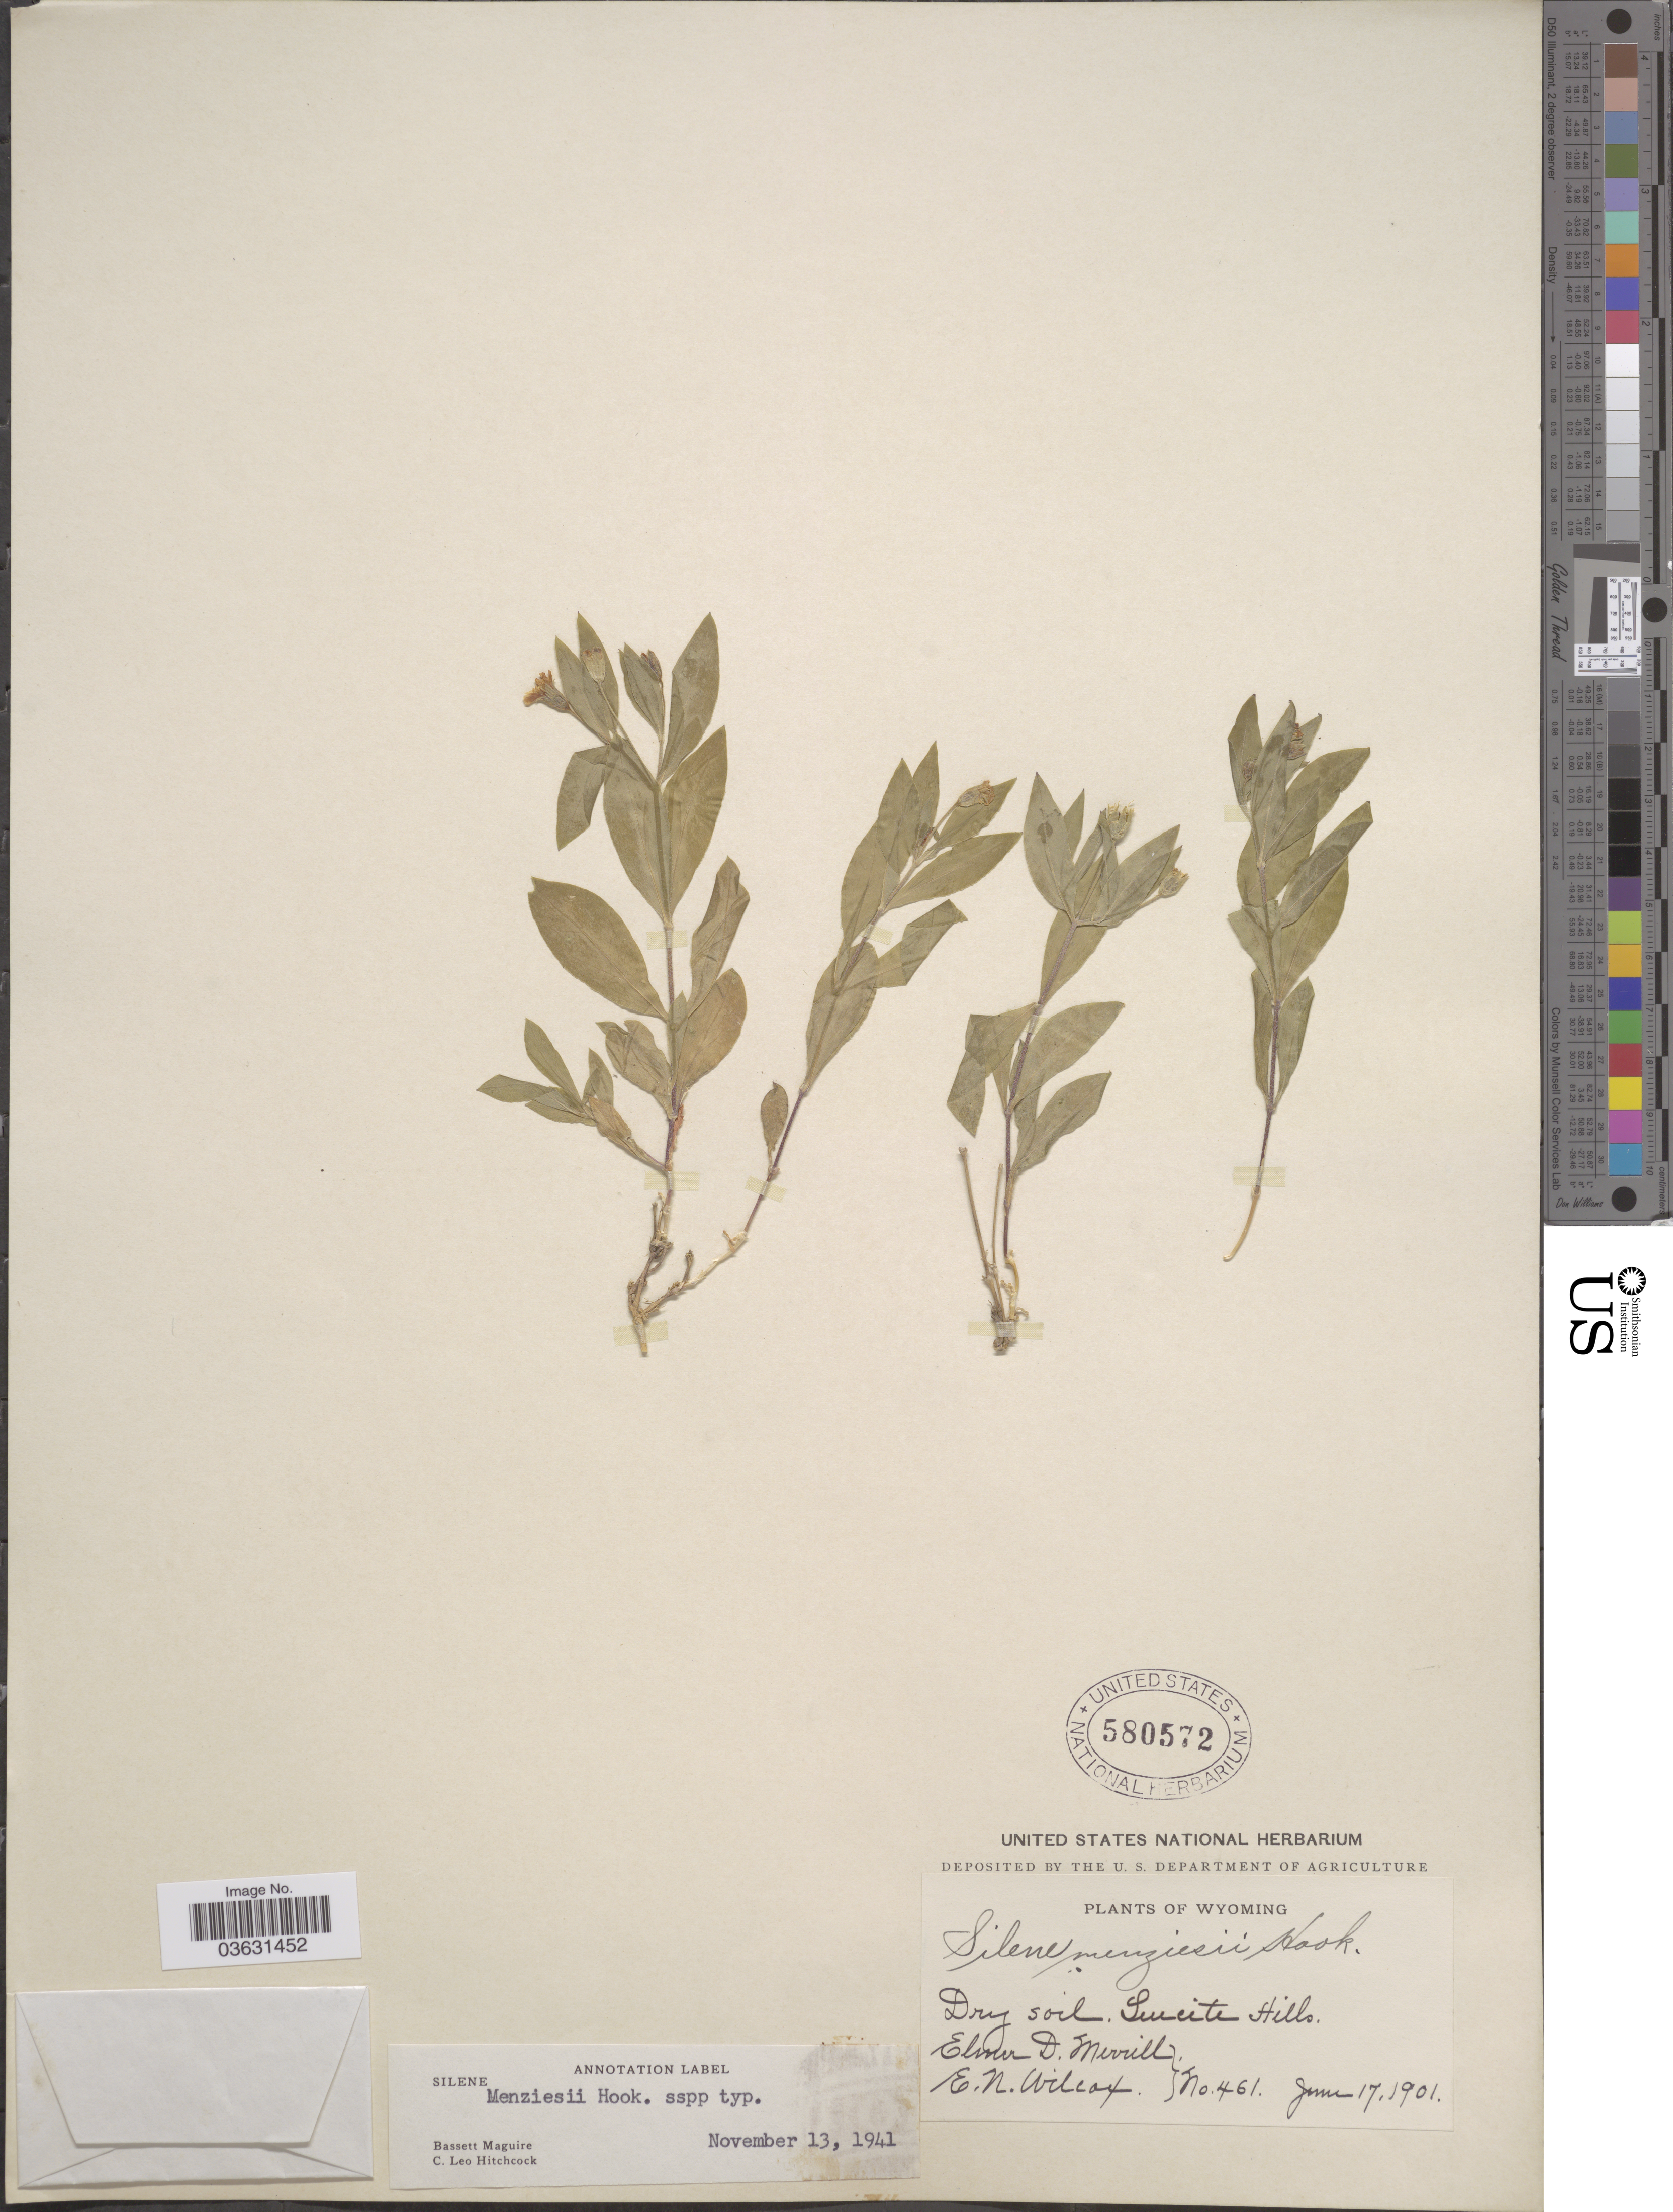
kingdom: Plantae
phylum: Tracheophyta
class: Magnoliopsida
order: Caryophyllales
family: Caryophyllaceae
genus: Silene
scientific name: Silene menziesii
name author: Hook.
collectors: E. D. Merrill & E. Wilcox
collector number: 461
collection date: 1901-06-17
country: United States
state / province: Wyoming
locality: Leucite Hills.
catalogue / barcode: US 580572